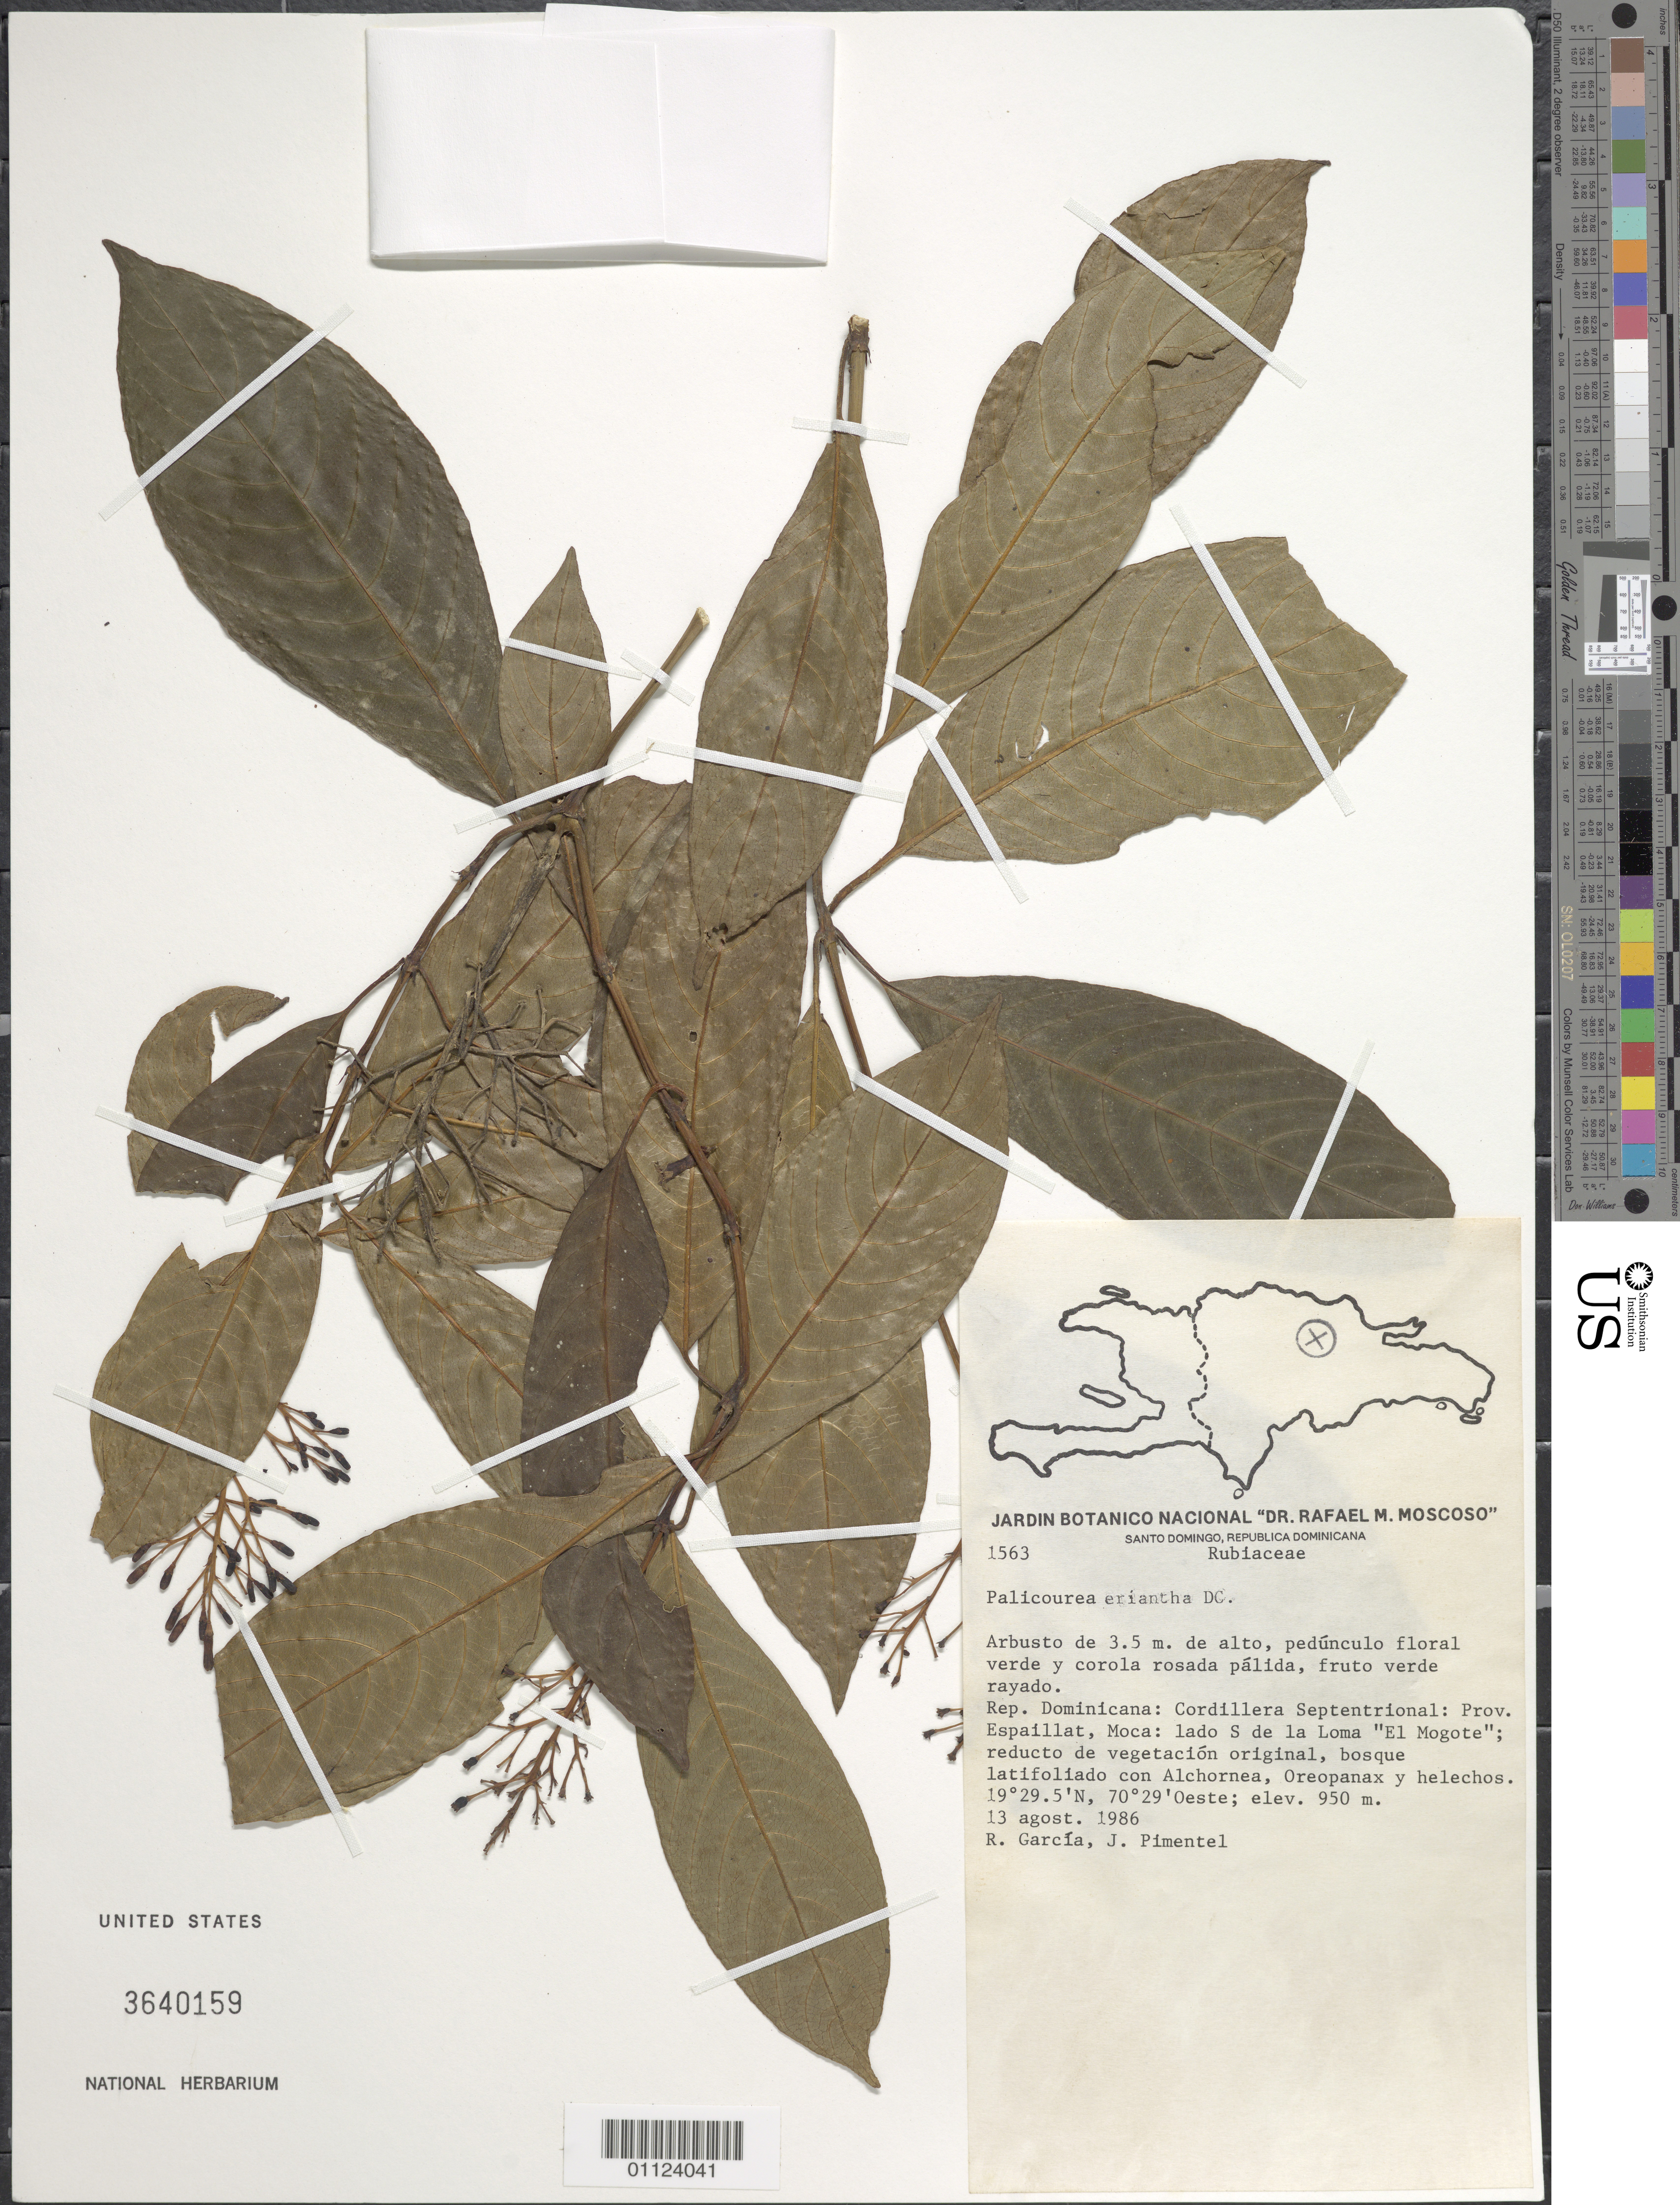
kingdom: Plantae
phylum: Tracheophyta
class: Magnoliopsida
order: Gentianales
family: Rubiaceae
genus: Palicourea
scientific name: Palicourea eriantha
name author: DC.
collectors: R. G. García & J. Pimentel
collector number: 1563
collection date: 1986-08-13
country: Dominican Republic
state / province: Espaillat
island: Hispaniola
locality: Cordillera Septentrional, Moca, lado S de la Loma "El Mogote".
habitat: Bosque latifoliado con Alchornea, Oreopanax y helechos.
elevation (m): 950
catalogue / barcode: US 3640159